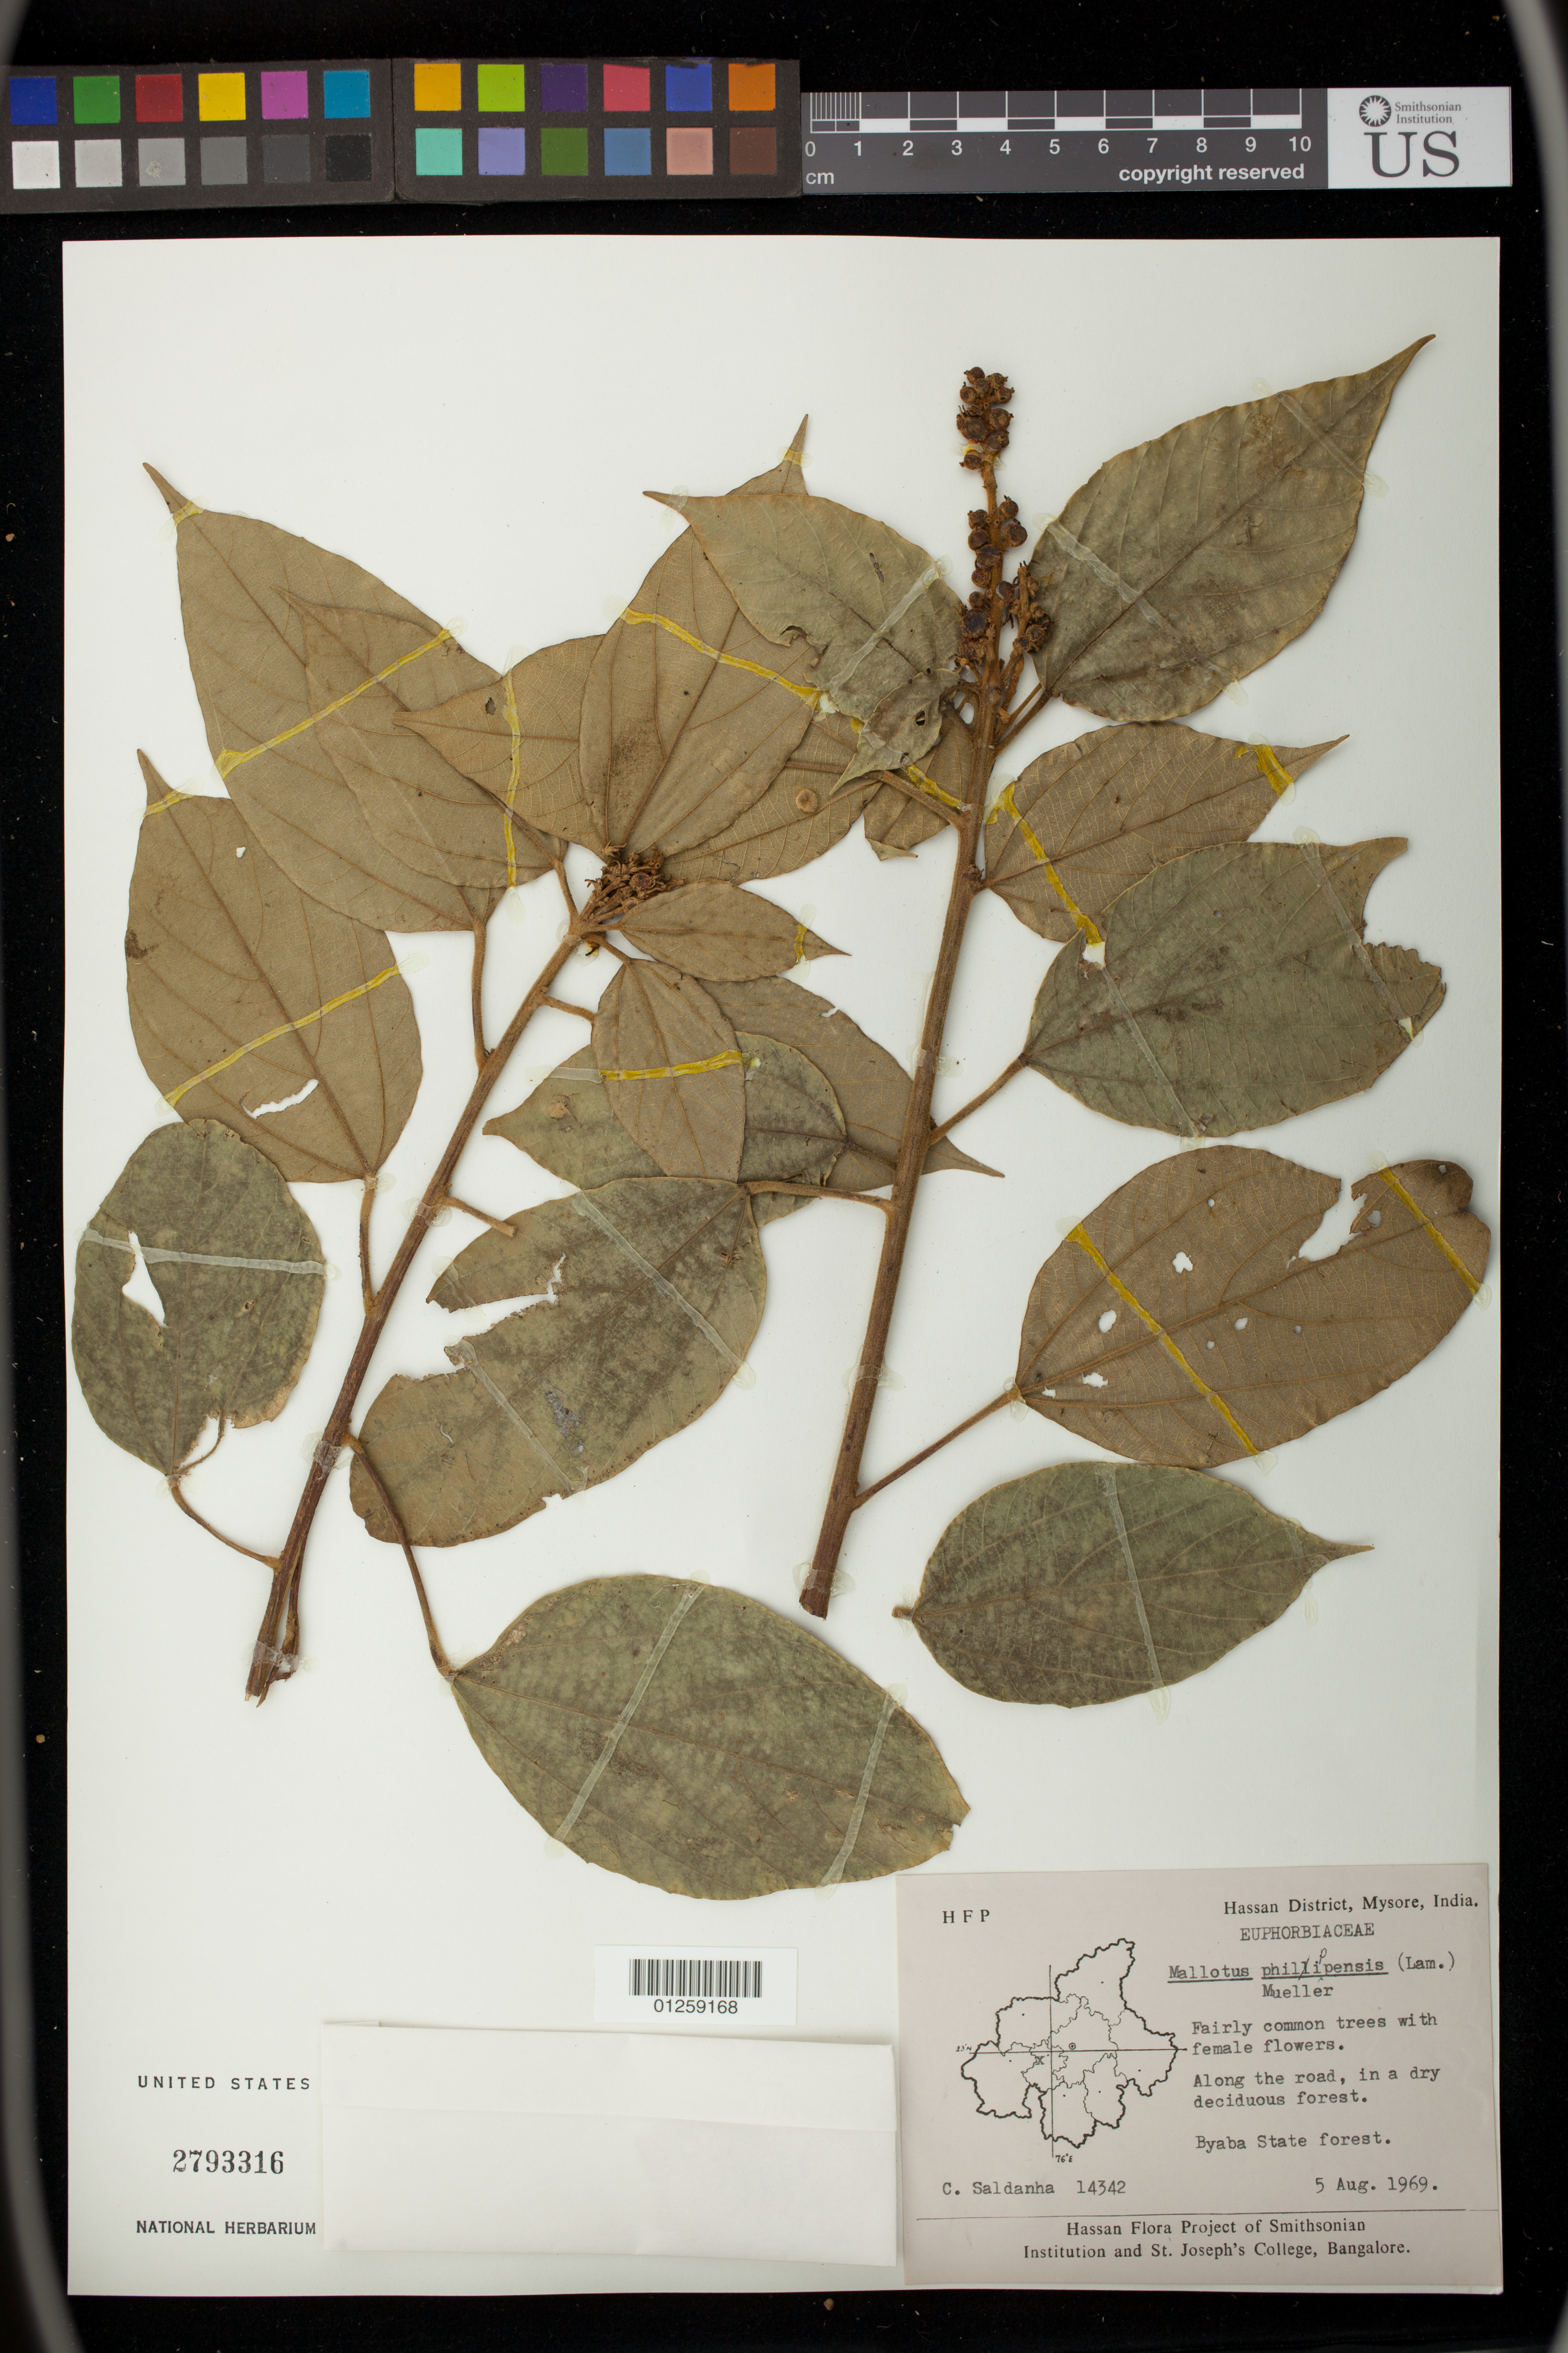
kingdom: Plantae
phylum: Tracheophyta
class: Magnoliopsida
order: Malpighiales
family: Euphorbiaceae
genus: Mallotus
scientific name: Mallotus philippensis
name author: (Lam.) Müll. Arg.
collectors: C. J. Saldanha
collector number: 14342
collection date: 1969-08-05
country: India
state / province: Karnataka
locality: Hassan District, Mysore.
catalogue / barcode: US 2793316